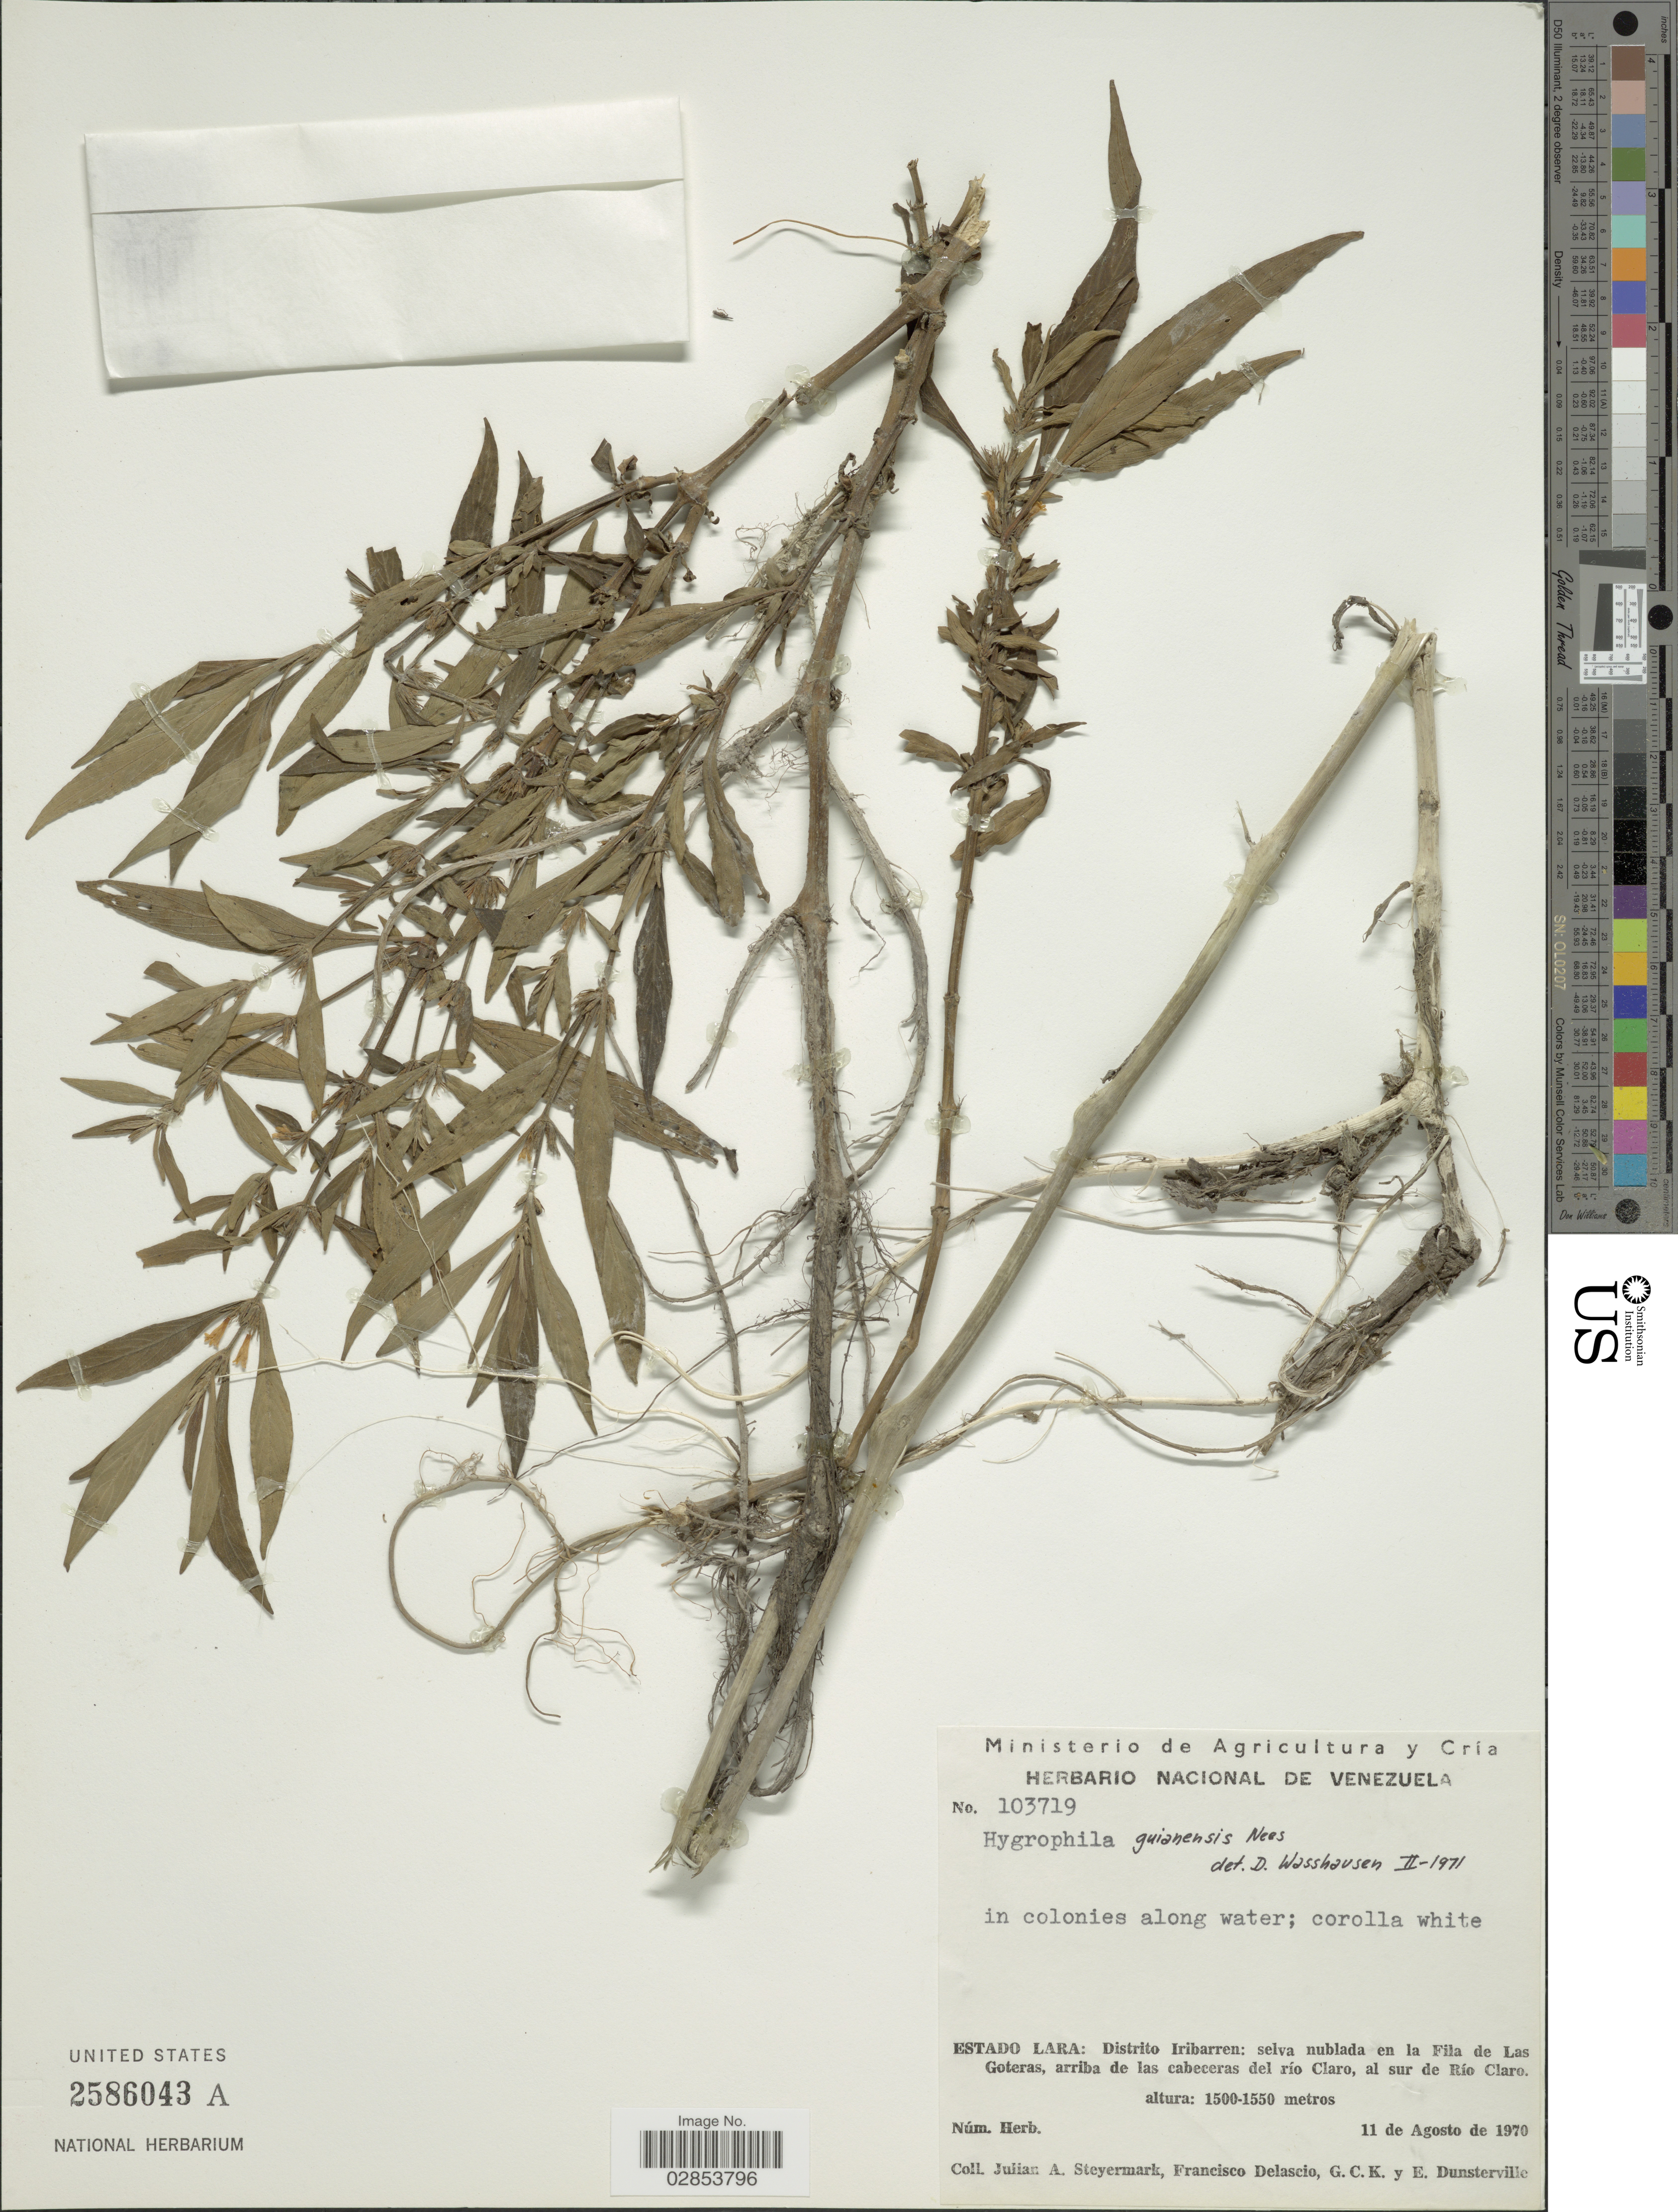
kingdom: Plantae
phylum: Tracheophyta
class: Magnoliopsida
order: Lamiales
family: Acanthaceae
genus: Hygrophila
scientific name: Hygrophila costata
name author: Nees & T. Nees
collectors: J. Steyermark, F. Delascio, G. C. K. Dunsterville & E. Dunsterville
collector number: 103719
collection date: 1970-08-11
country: Venezuela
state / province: Lara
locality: Distrito Iribarren: selva nublada en la Fila de Las Goteras, arriba de las cabeceras del río Claro, al sur de Río Claro.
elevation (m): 1500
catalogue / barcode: US 2586043A